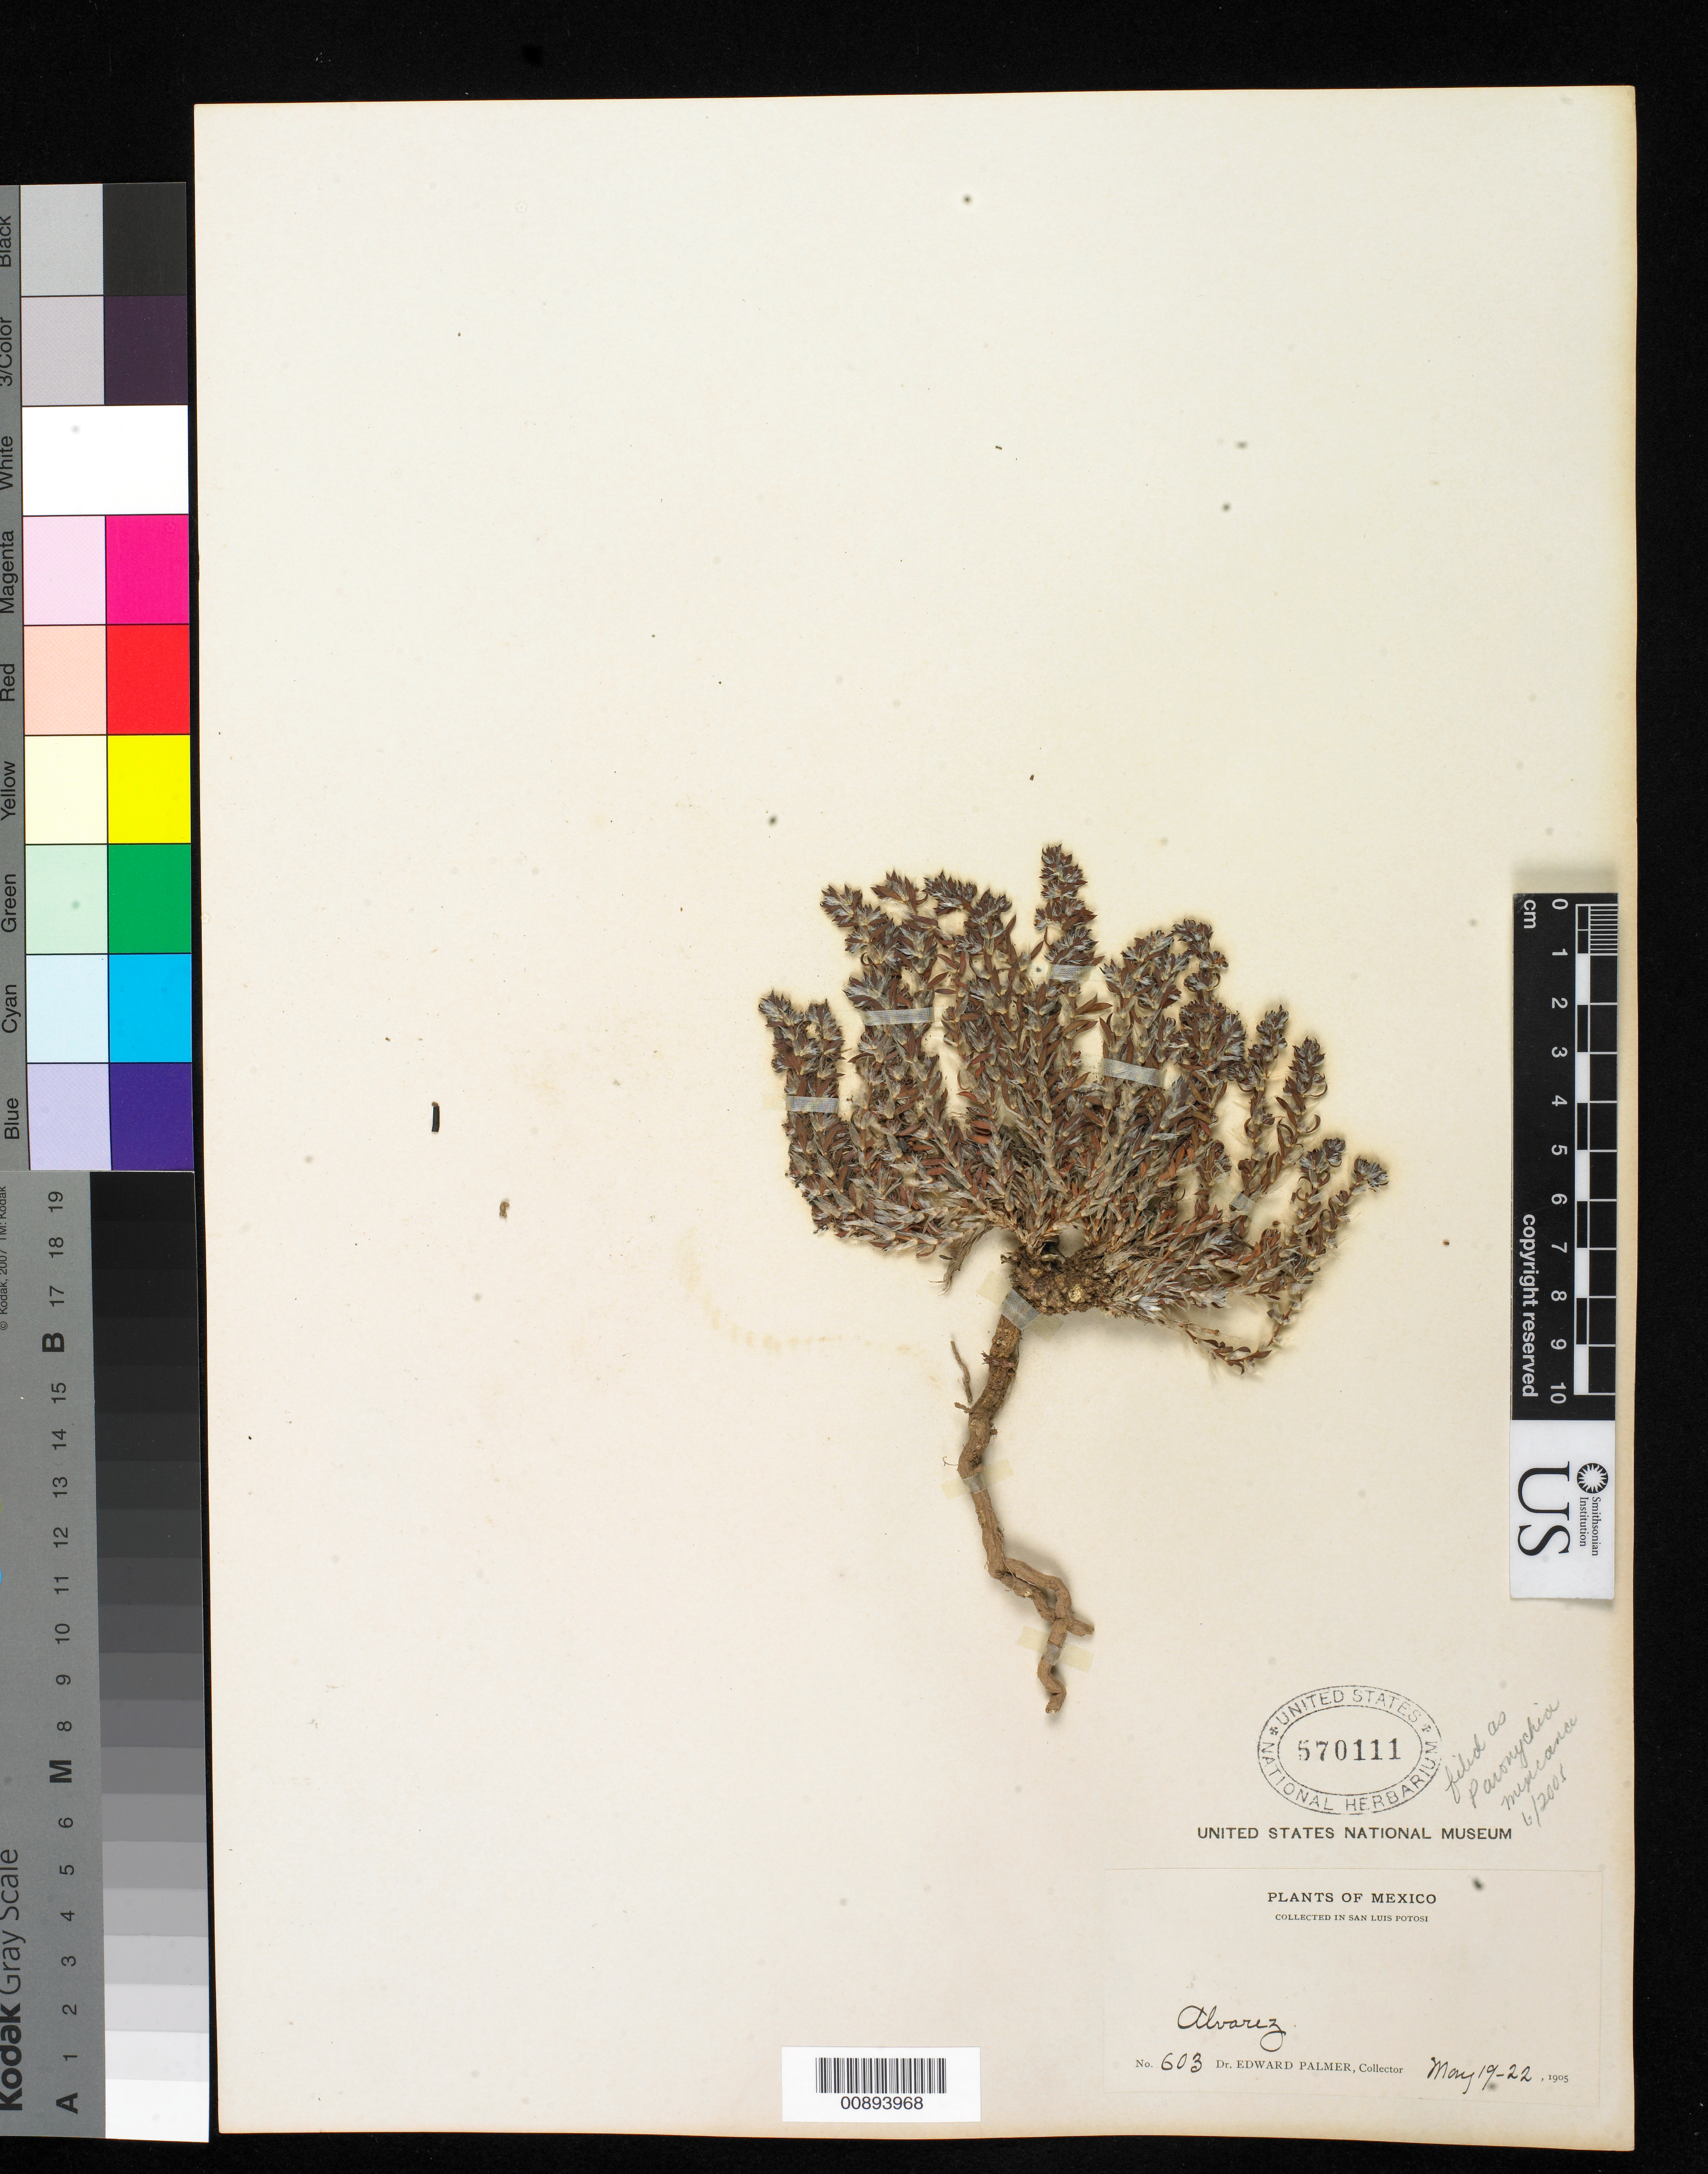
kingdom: Plantae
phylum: Tracheophyta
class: Magnoliopsida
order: Caryophyllales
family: Caryophyllaceae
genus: Paronychia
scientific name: Paronychia mexicana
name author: Hemsl.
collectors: E. Palmer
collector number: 603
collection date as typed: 19 May 1905 to 22 May 1905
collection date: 1905-05-19/1905-05-22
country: Mexico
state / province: San Luis Potosí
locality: Alvarez, San Luis Potosí.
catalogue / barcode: US 570111